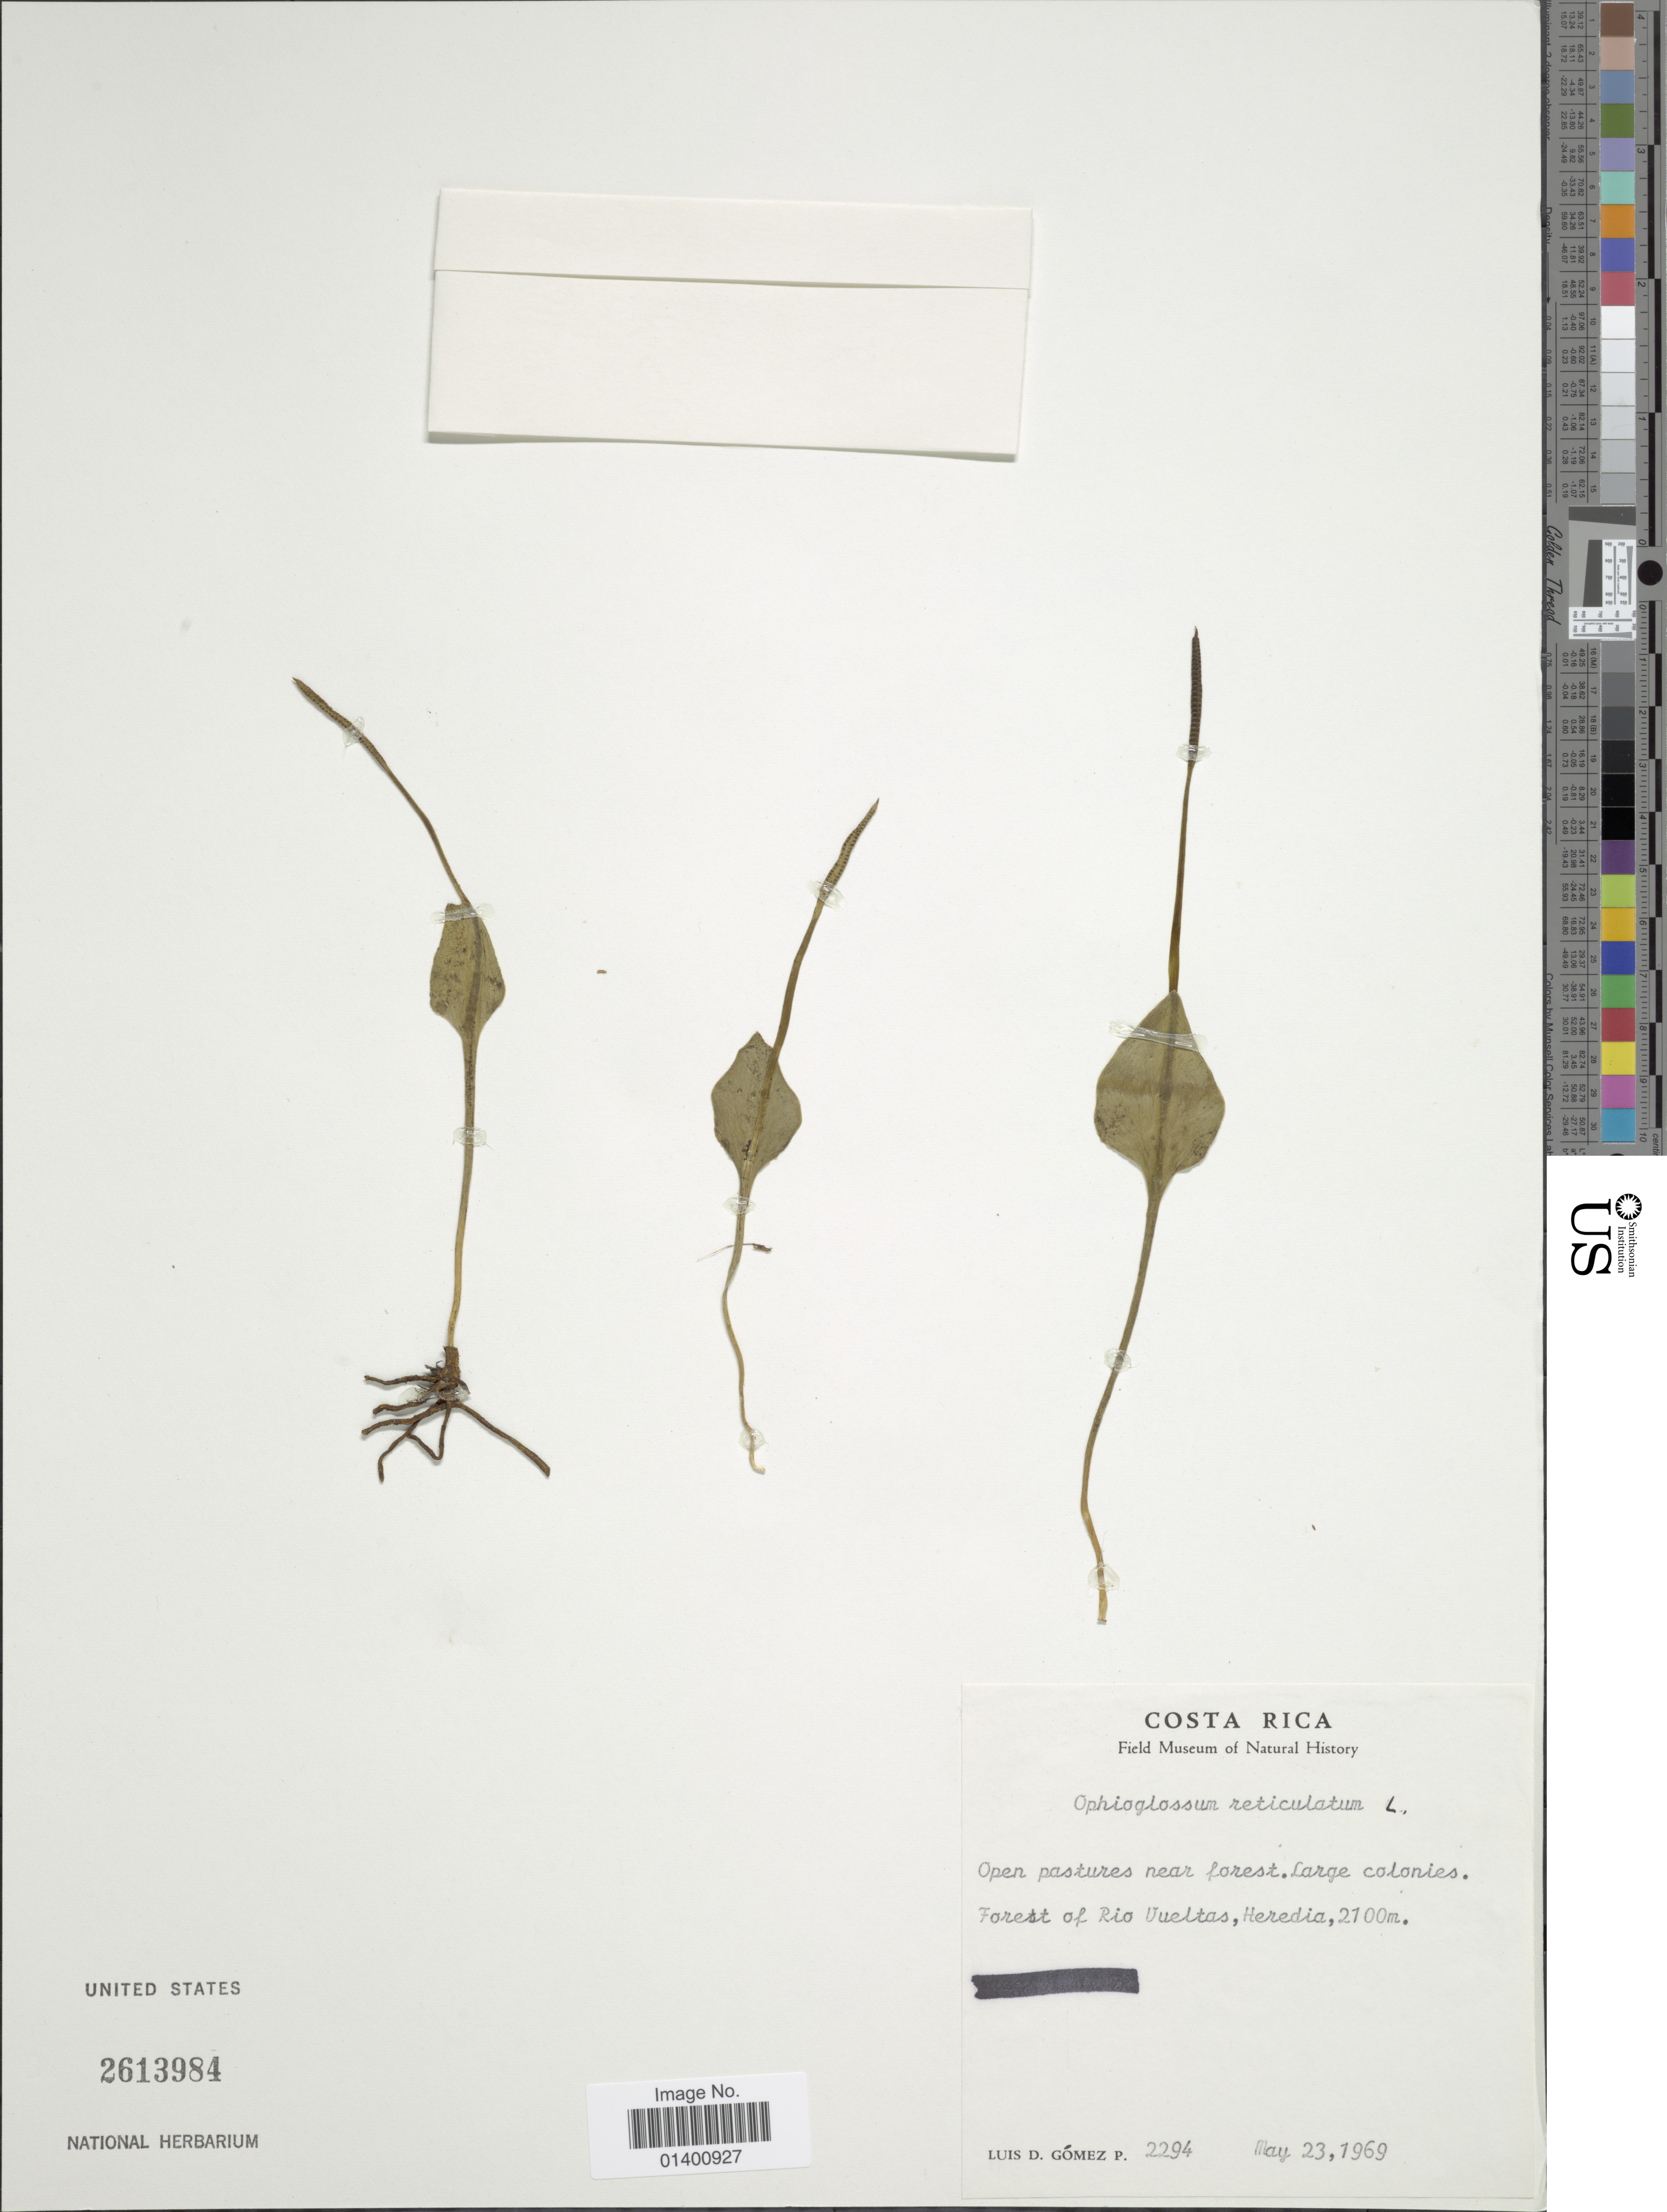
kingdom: Plantae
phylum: Tracheophyta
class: Polypodiopsida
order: Ophioglossales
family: Ophioglossaceae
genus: Ophioglossum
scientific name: Ophioglossum reticulatum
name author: L.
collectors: L. D. Gómez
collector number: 2294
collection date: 1969-05-23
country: Costa Rica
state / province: Heredia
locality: Forest of Rio Vueltas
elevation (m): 2100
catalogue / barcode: US 2613984